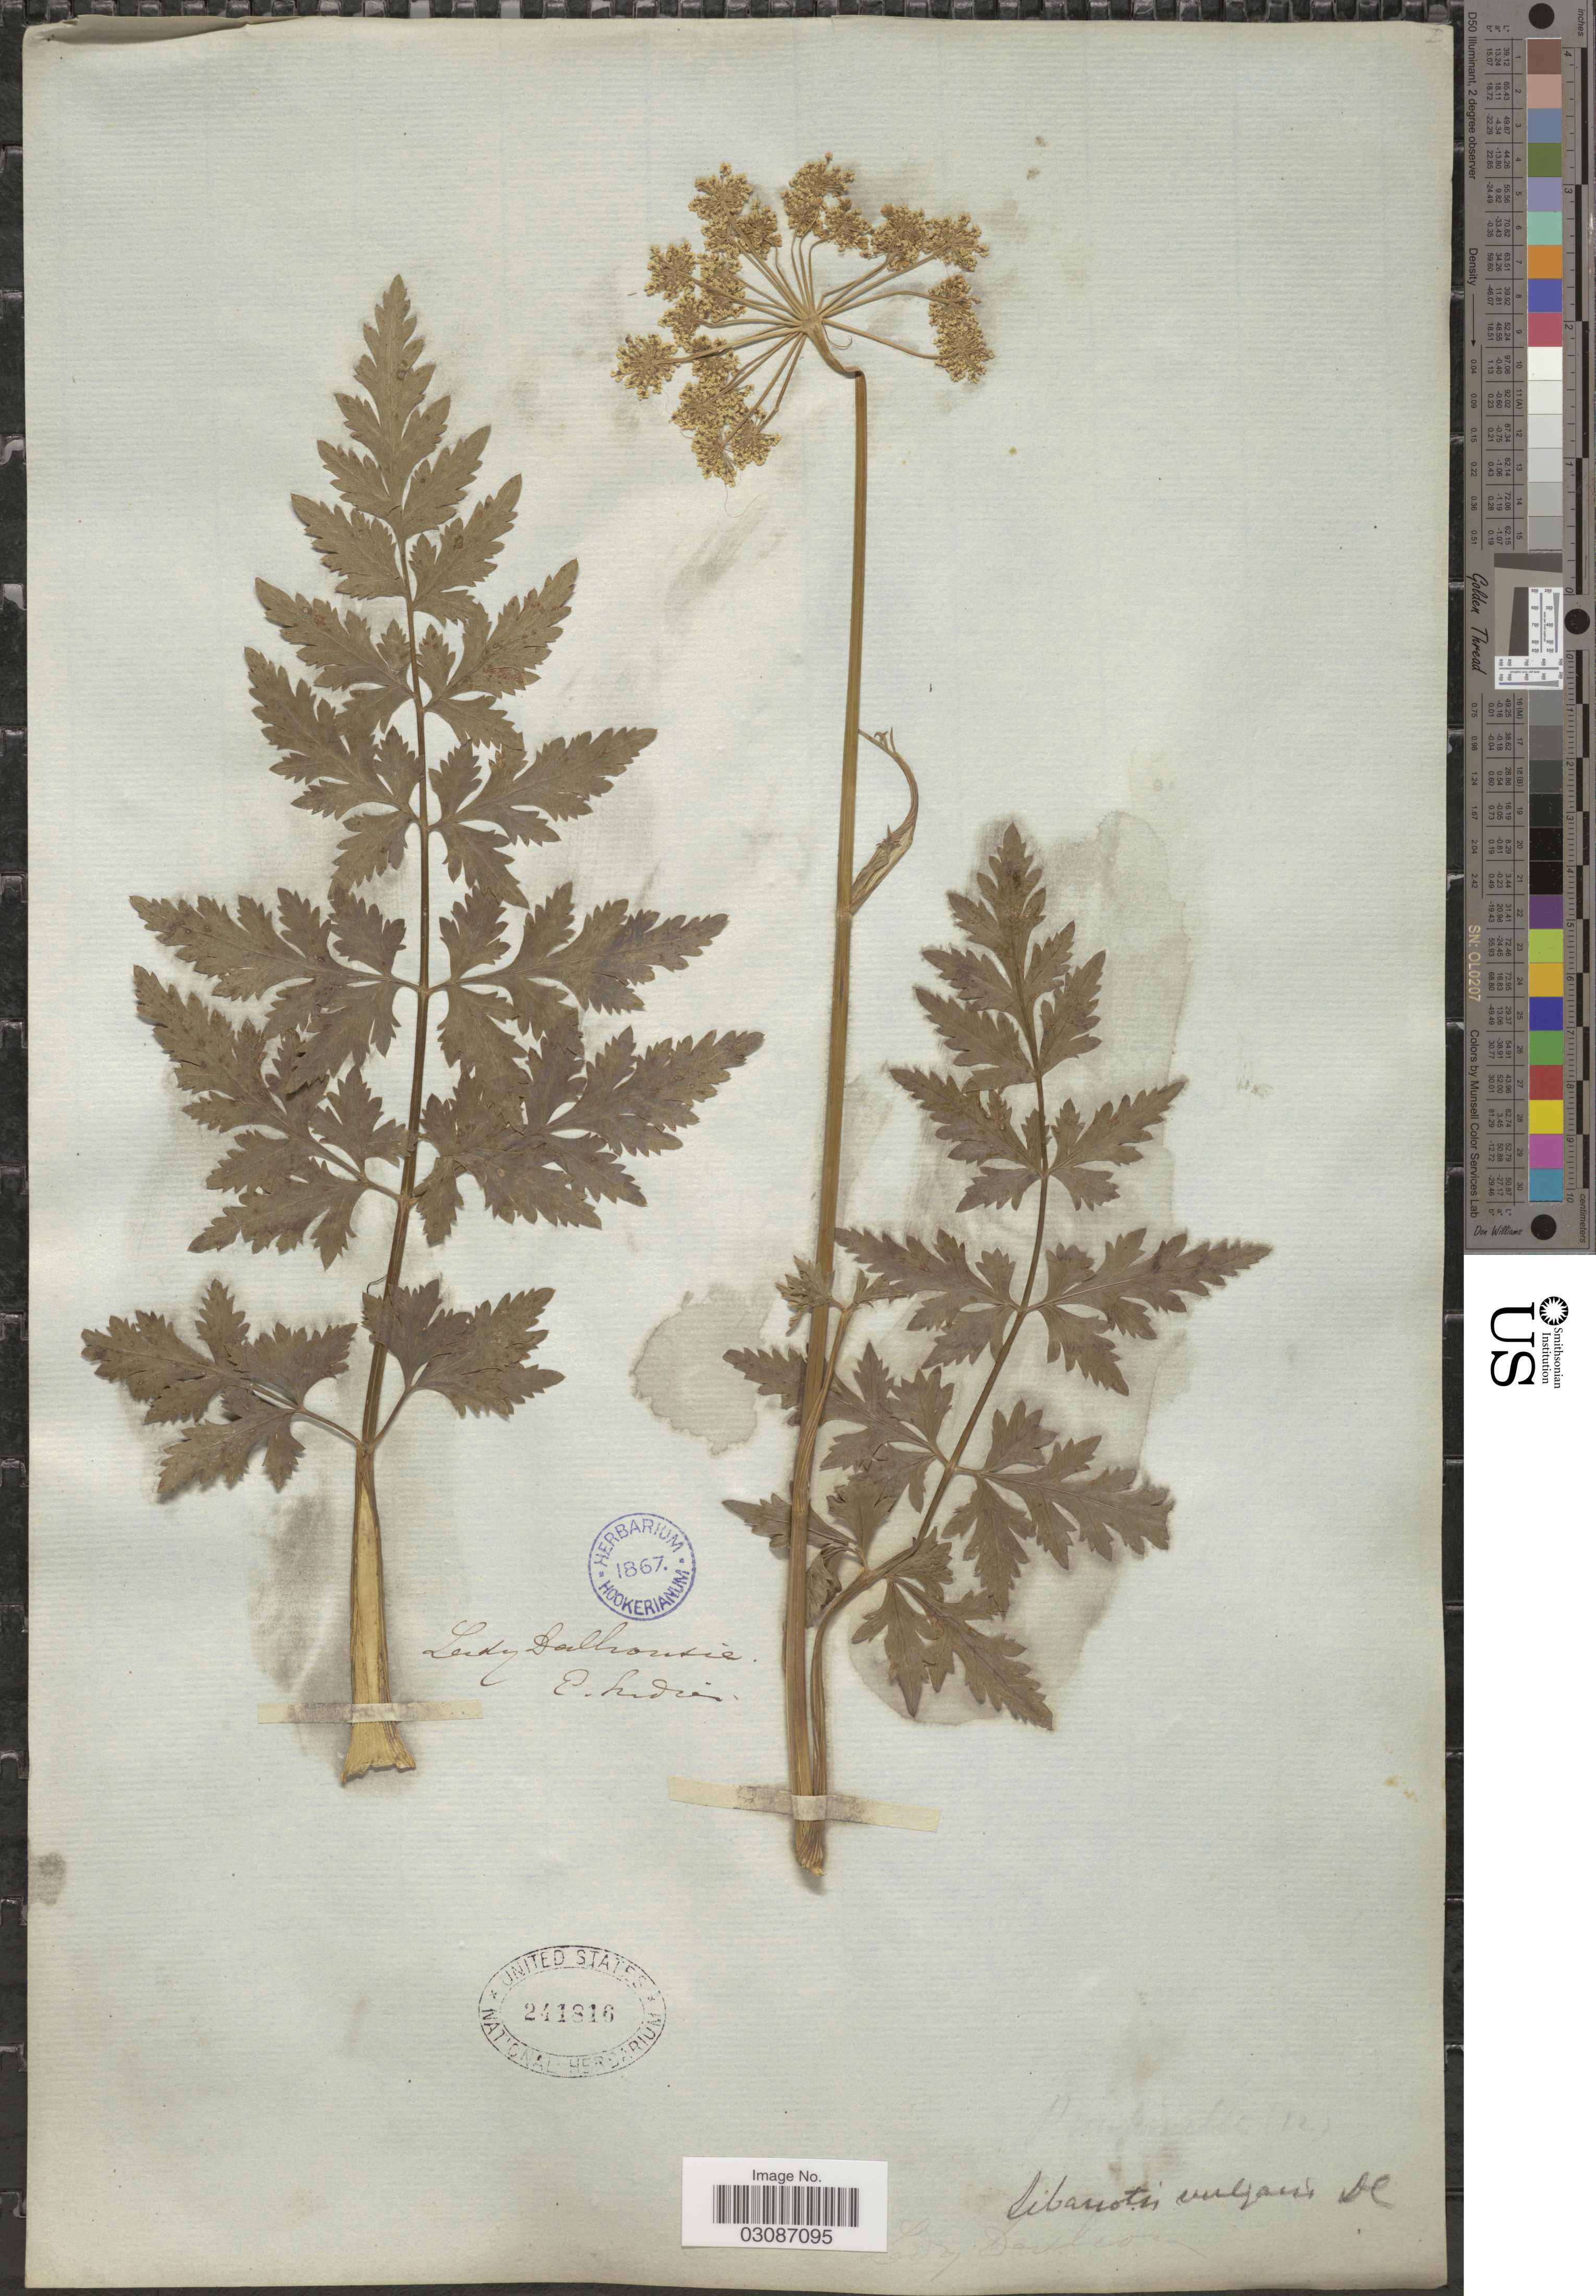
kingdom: Plantae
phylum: Tracheophyta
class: Magnoliopsida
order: Apiales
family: Apiaceae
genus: Seseli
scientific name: Seseli libanotis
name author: Koch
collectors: ex herb. Hookerianum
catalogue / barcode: US 241816